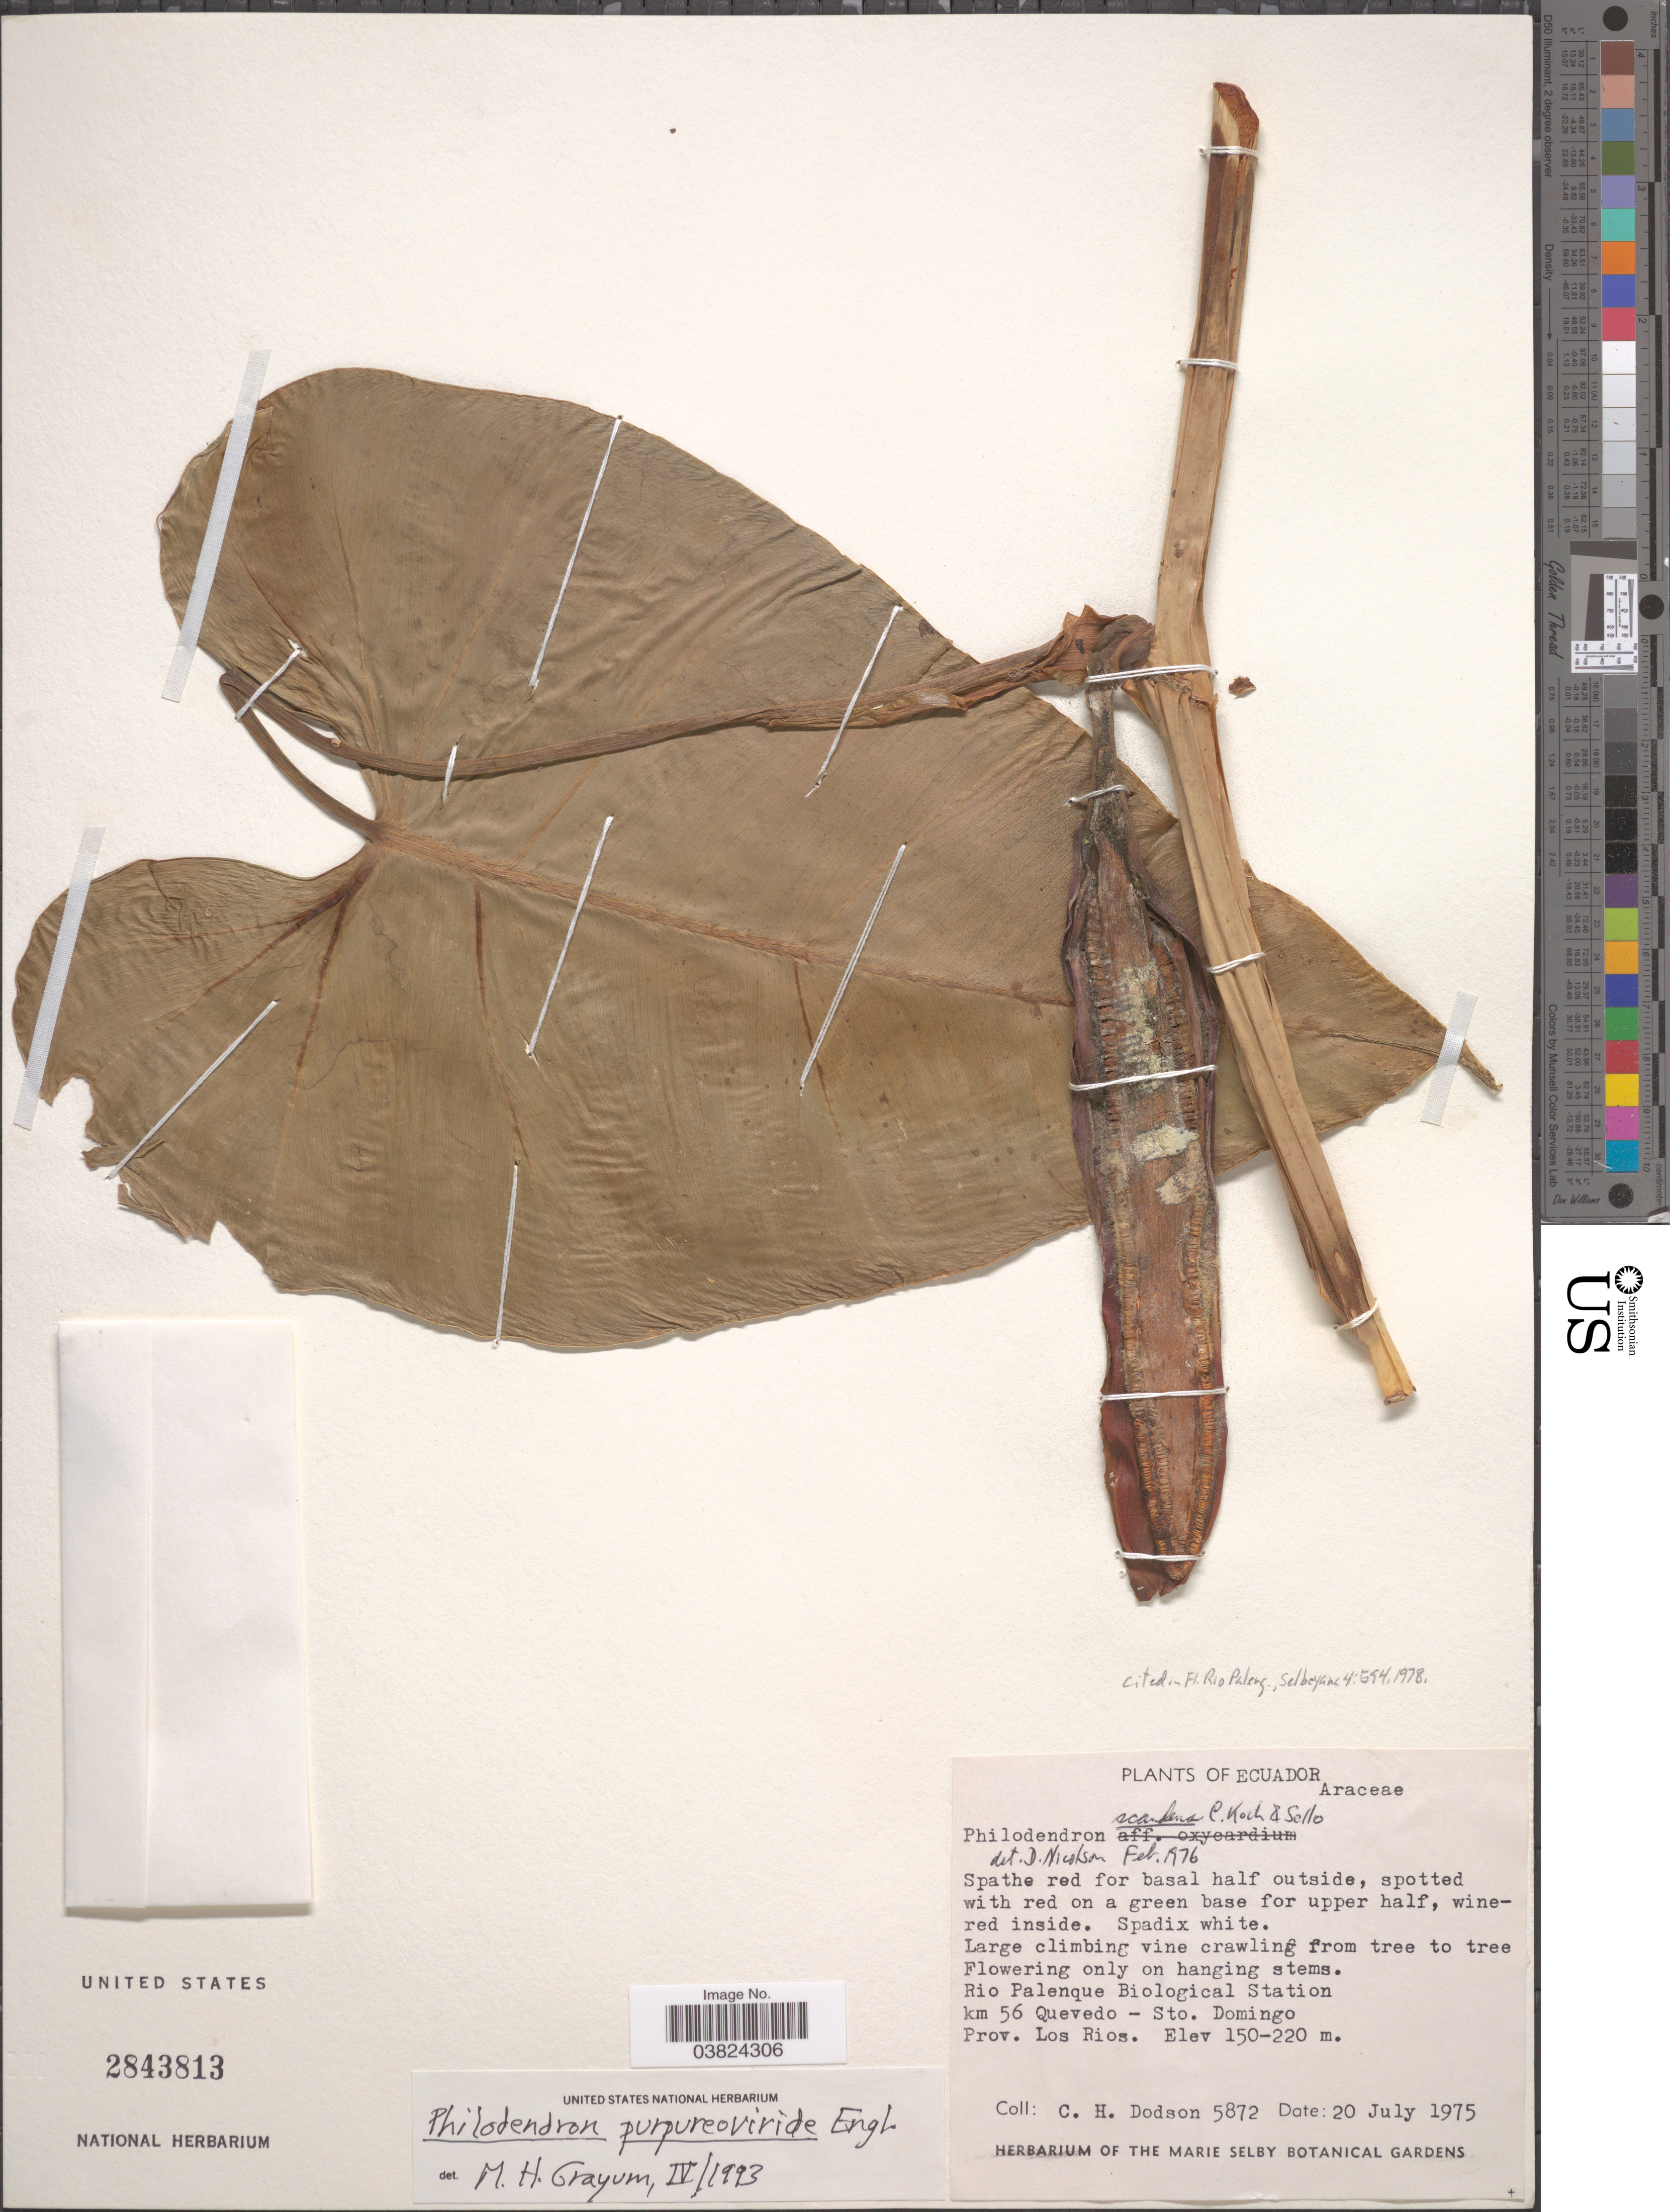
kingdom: Plantae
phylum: Tracheophyta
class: Liliopsida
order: Alismatales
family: Araceae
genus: Philodendron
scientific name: Philodendron purpureoviride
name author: Engl.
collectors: C. H. Dodson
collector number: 5872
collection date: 1975-07-20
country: Ecuador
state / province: Los Ríos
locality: Rio Palenque Biological Station. Km 56 Quevedo - Sto. Domingo.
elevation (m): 150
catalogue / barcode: US 2843813